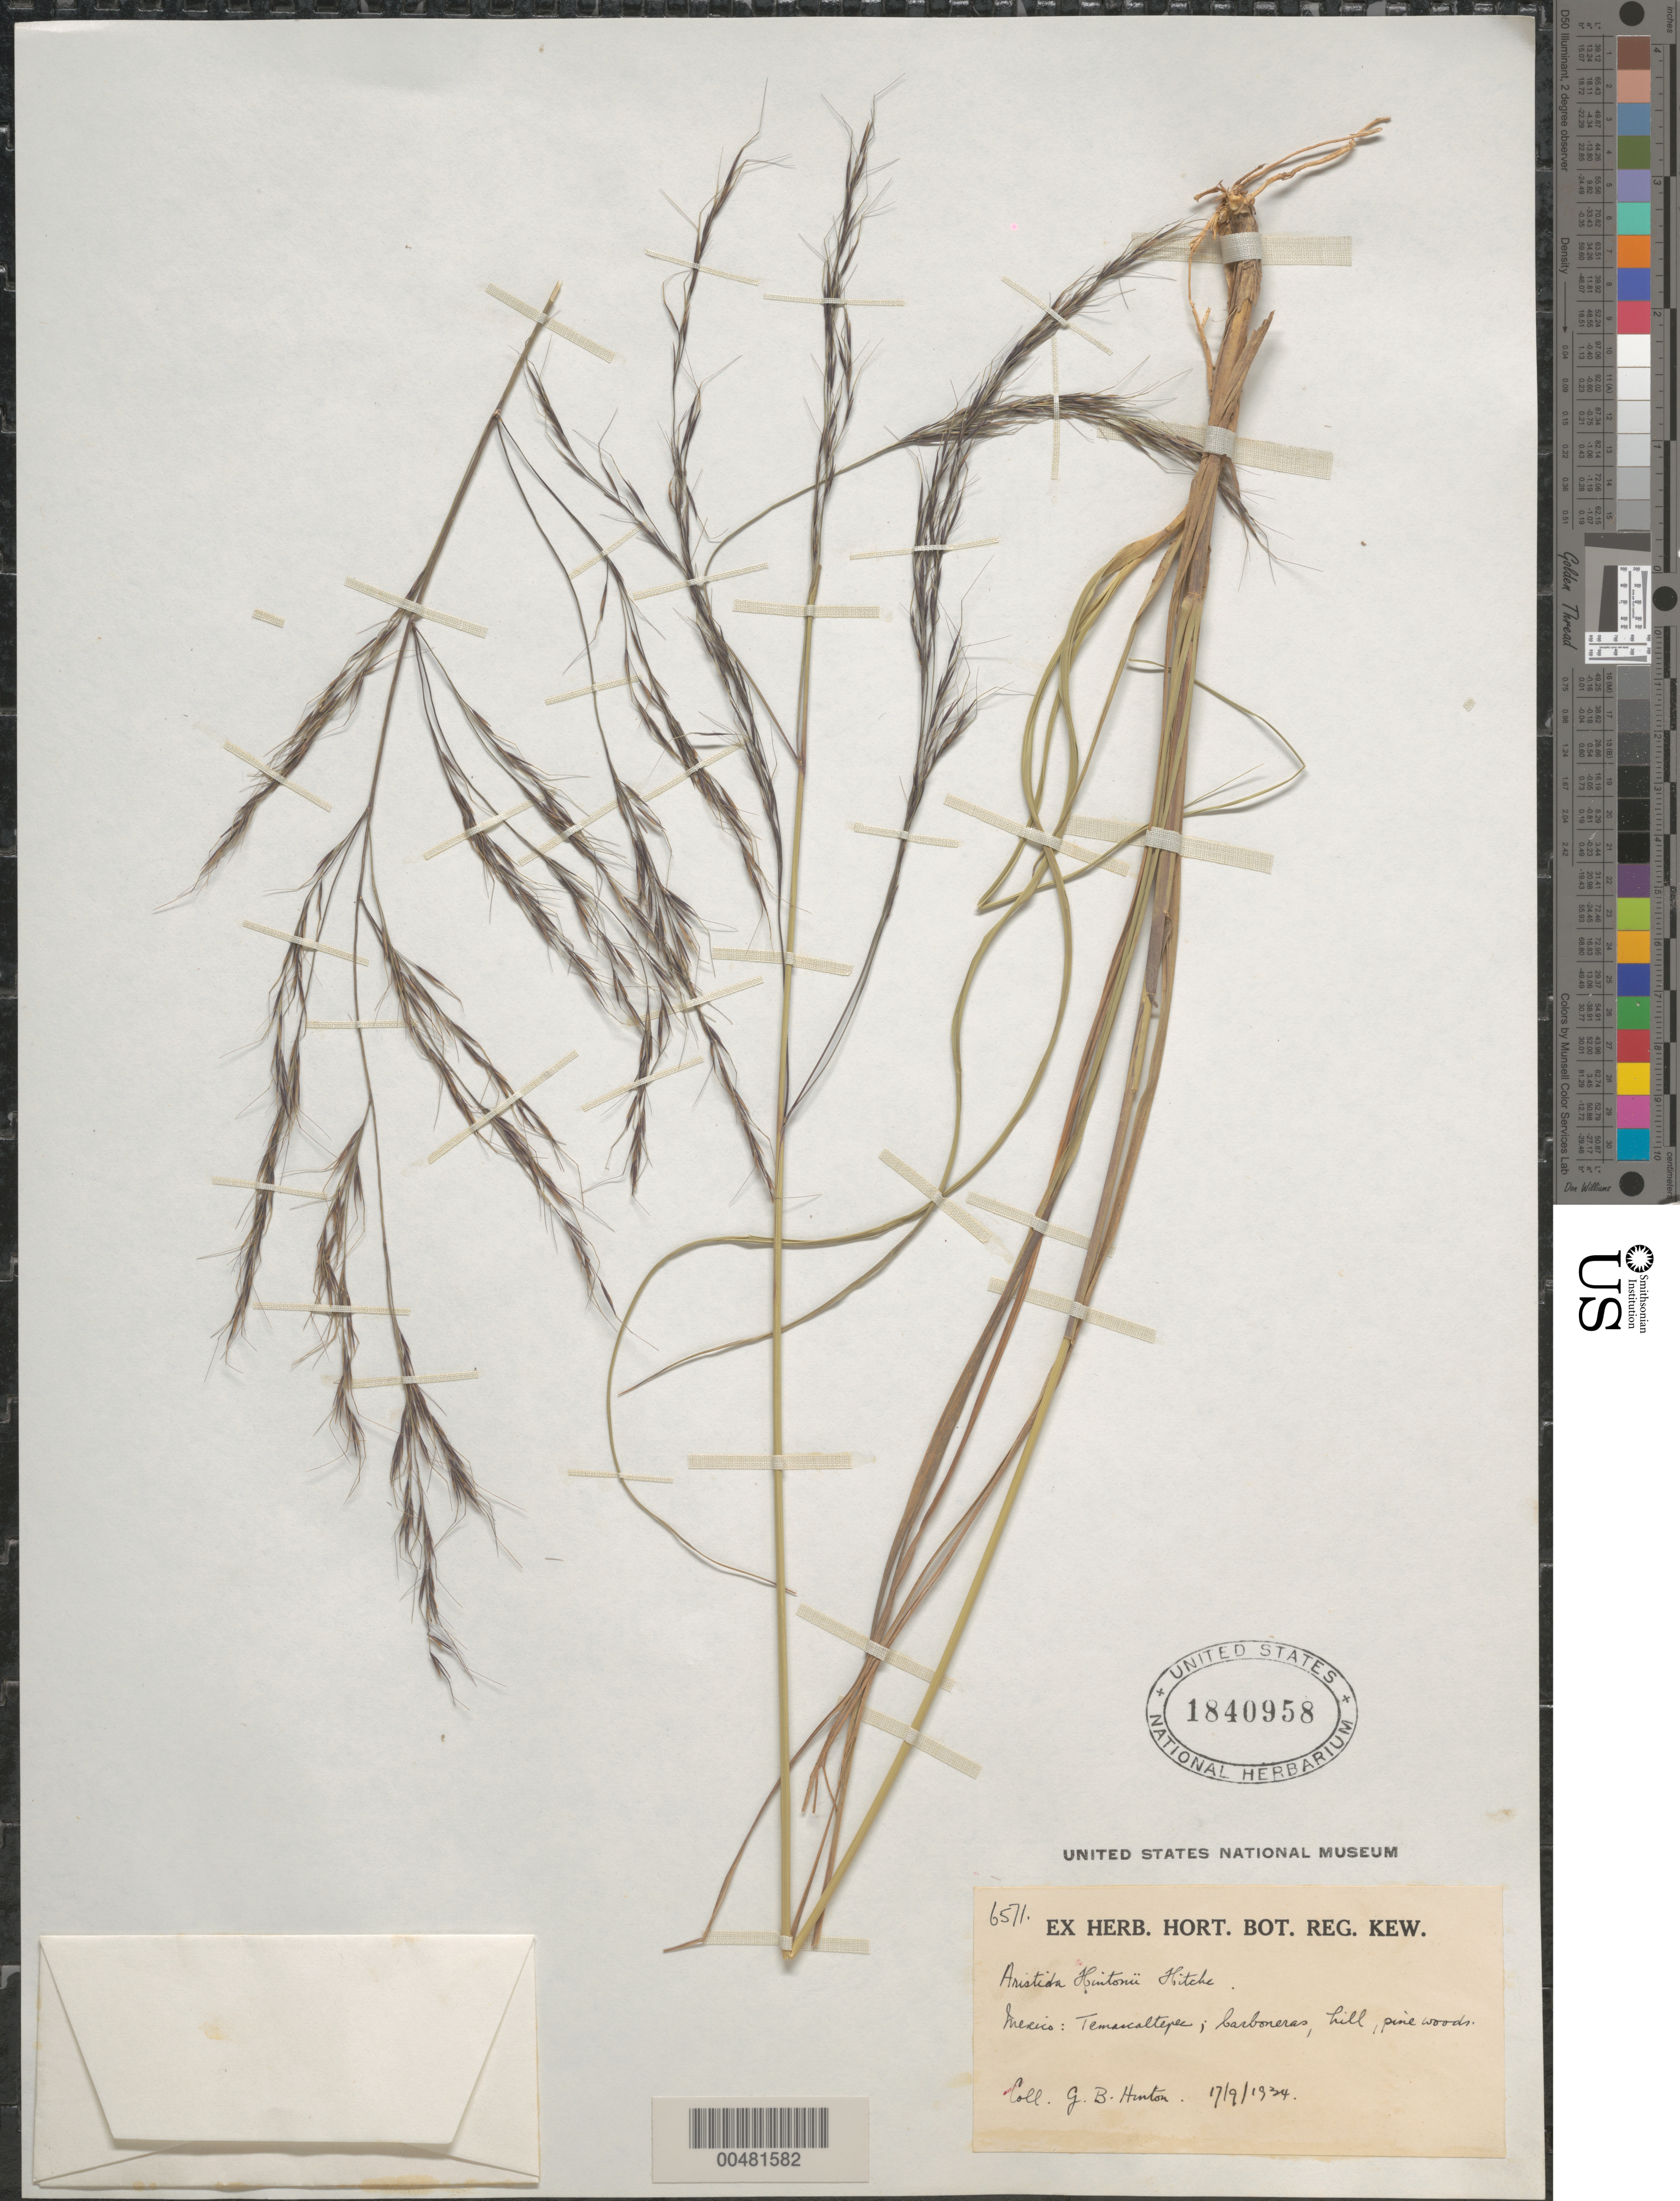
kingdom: Plantae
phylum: Tracheophyta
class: Liliopsida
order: Poales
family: Poaceae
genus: Aristida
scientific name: Aristida hintonii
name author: Hitchc.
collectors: G. B. Hinton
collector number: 6571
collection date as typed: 17 Sep 1934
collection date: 1934-09-17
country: Mexico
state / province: México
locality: Temascaltepec, Carboneras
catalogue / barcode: US 1840958